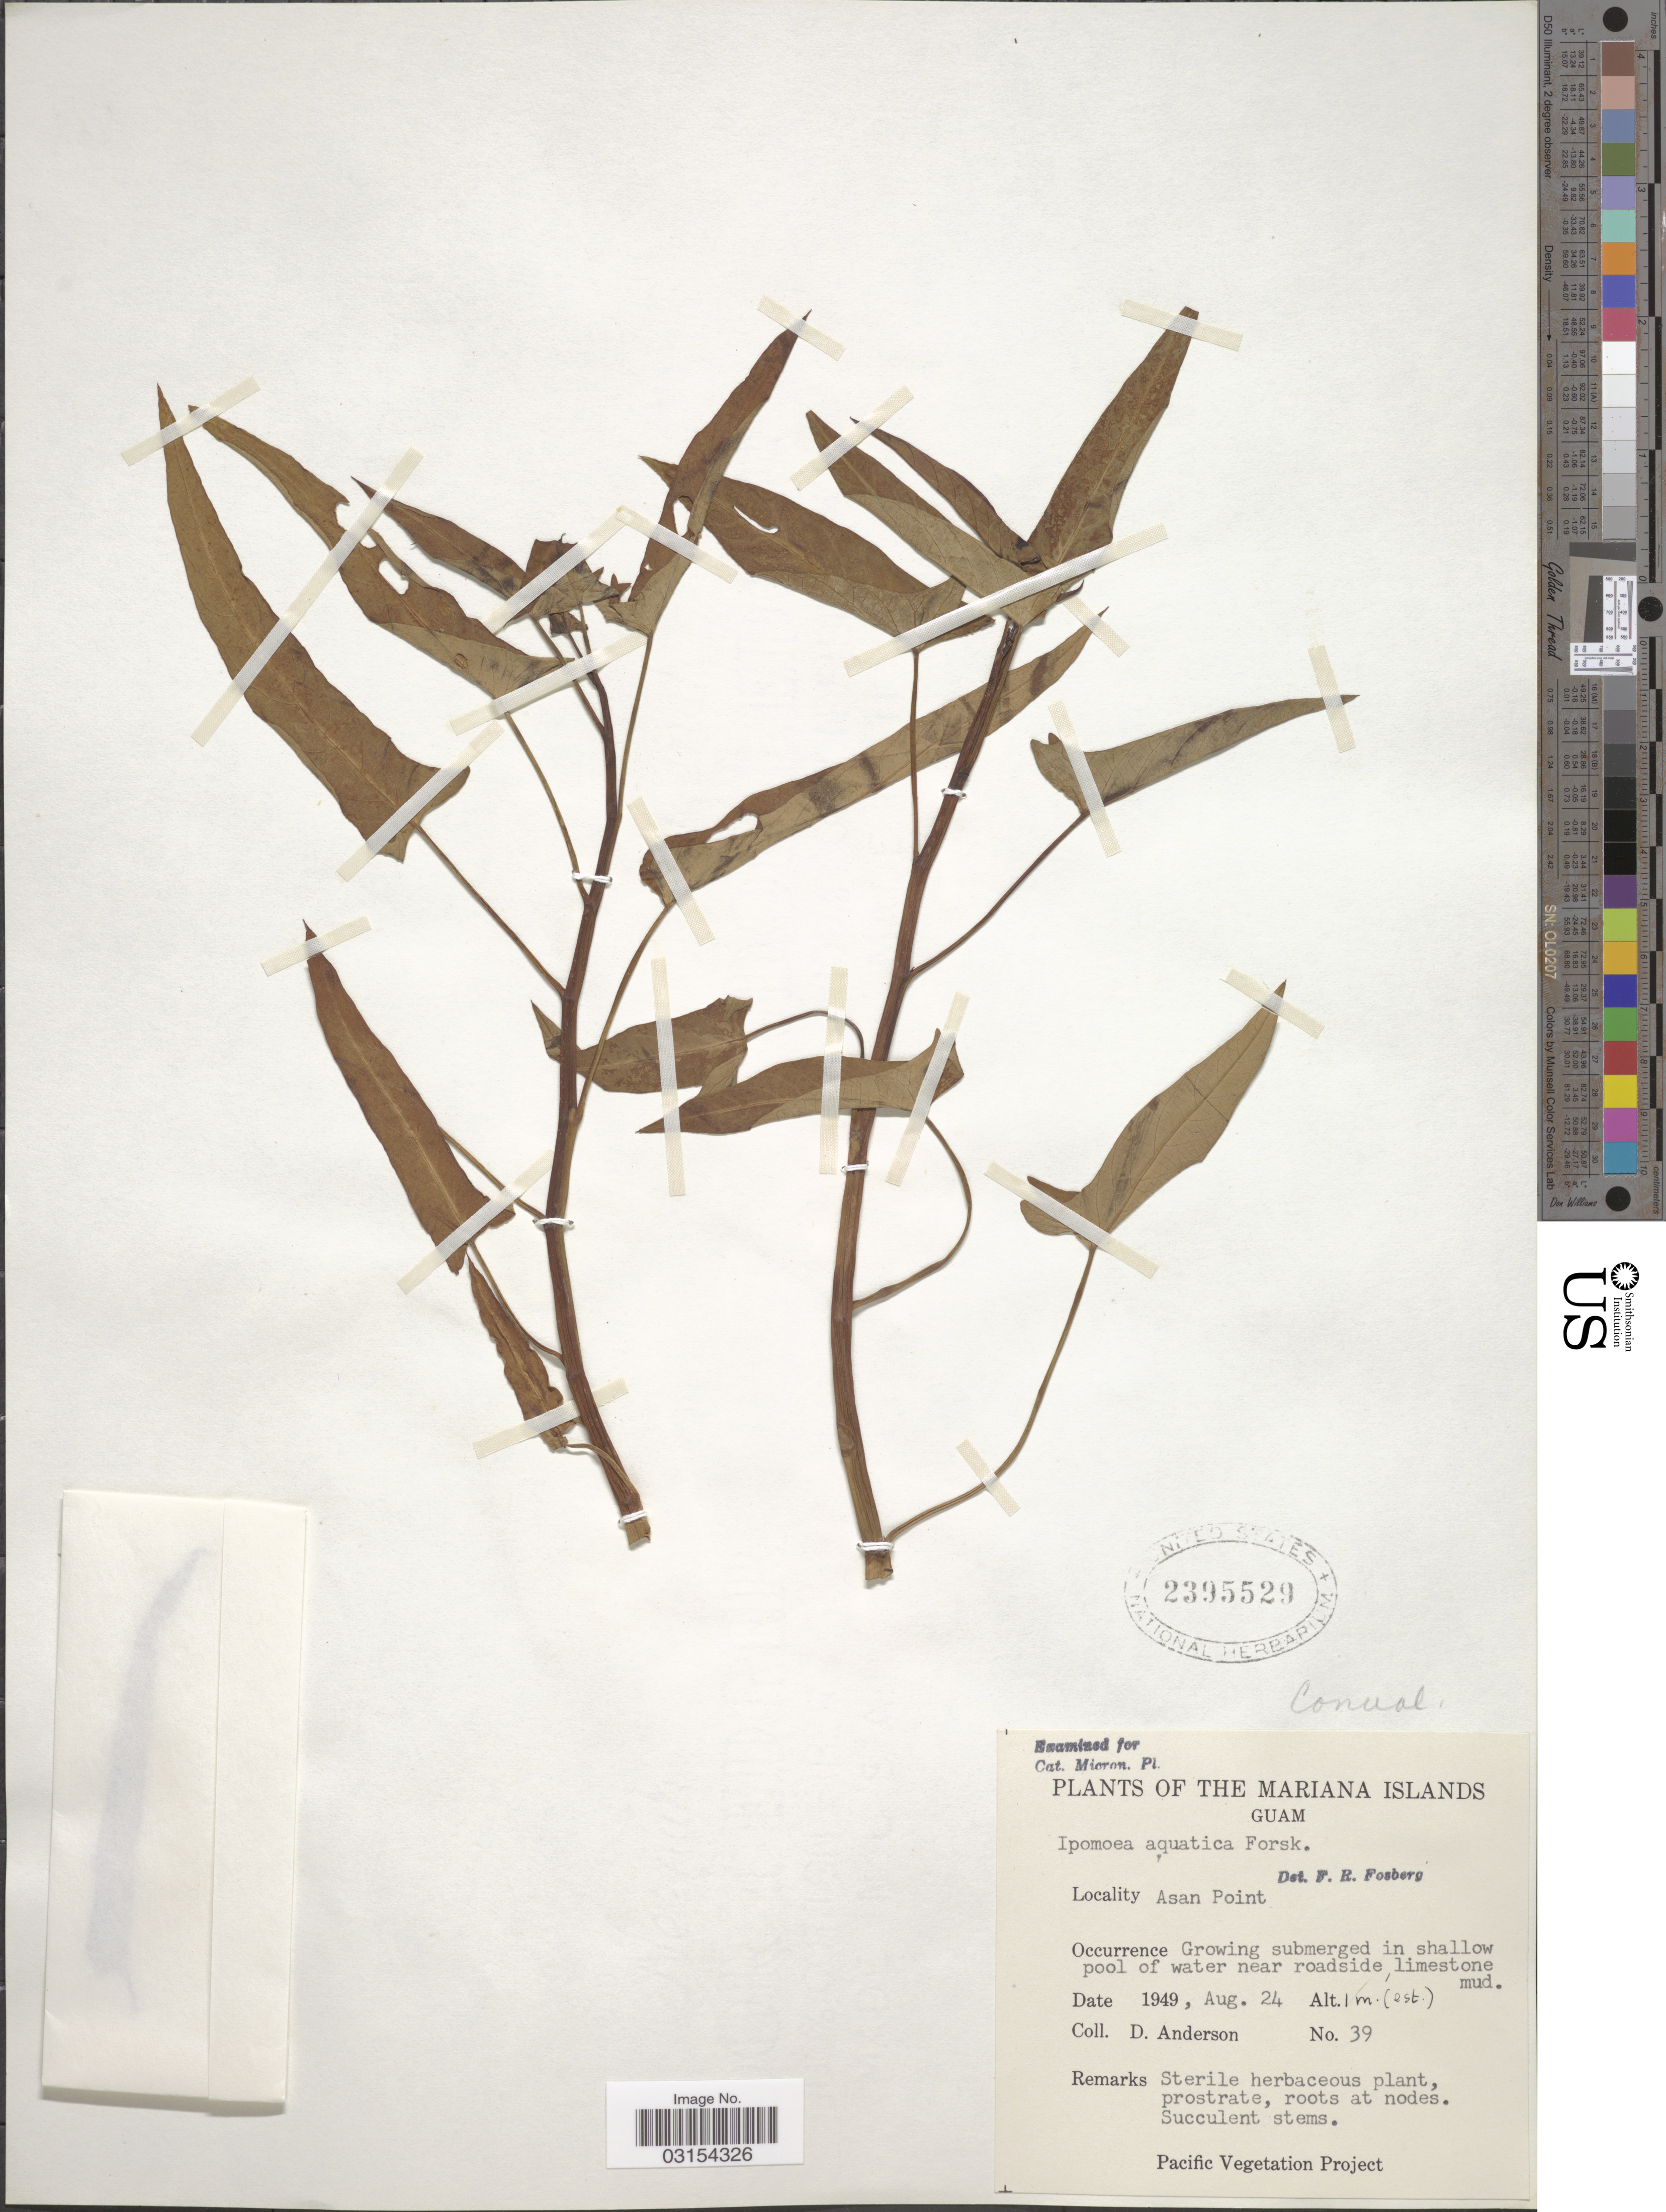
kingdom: Plantae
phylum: Tracheophyta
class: Magnoliopsida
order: Solanales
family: Convolvulaceae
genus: Ipomoea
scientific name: Ipomoea aquatica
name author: Forssk.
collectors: D. Anderson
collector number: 39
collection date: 1949-08-24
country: Guam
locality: The Mariana Islands. Asan Point.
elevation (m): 1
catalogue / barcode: US 2395529